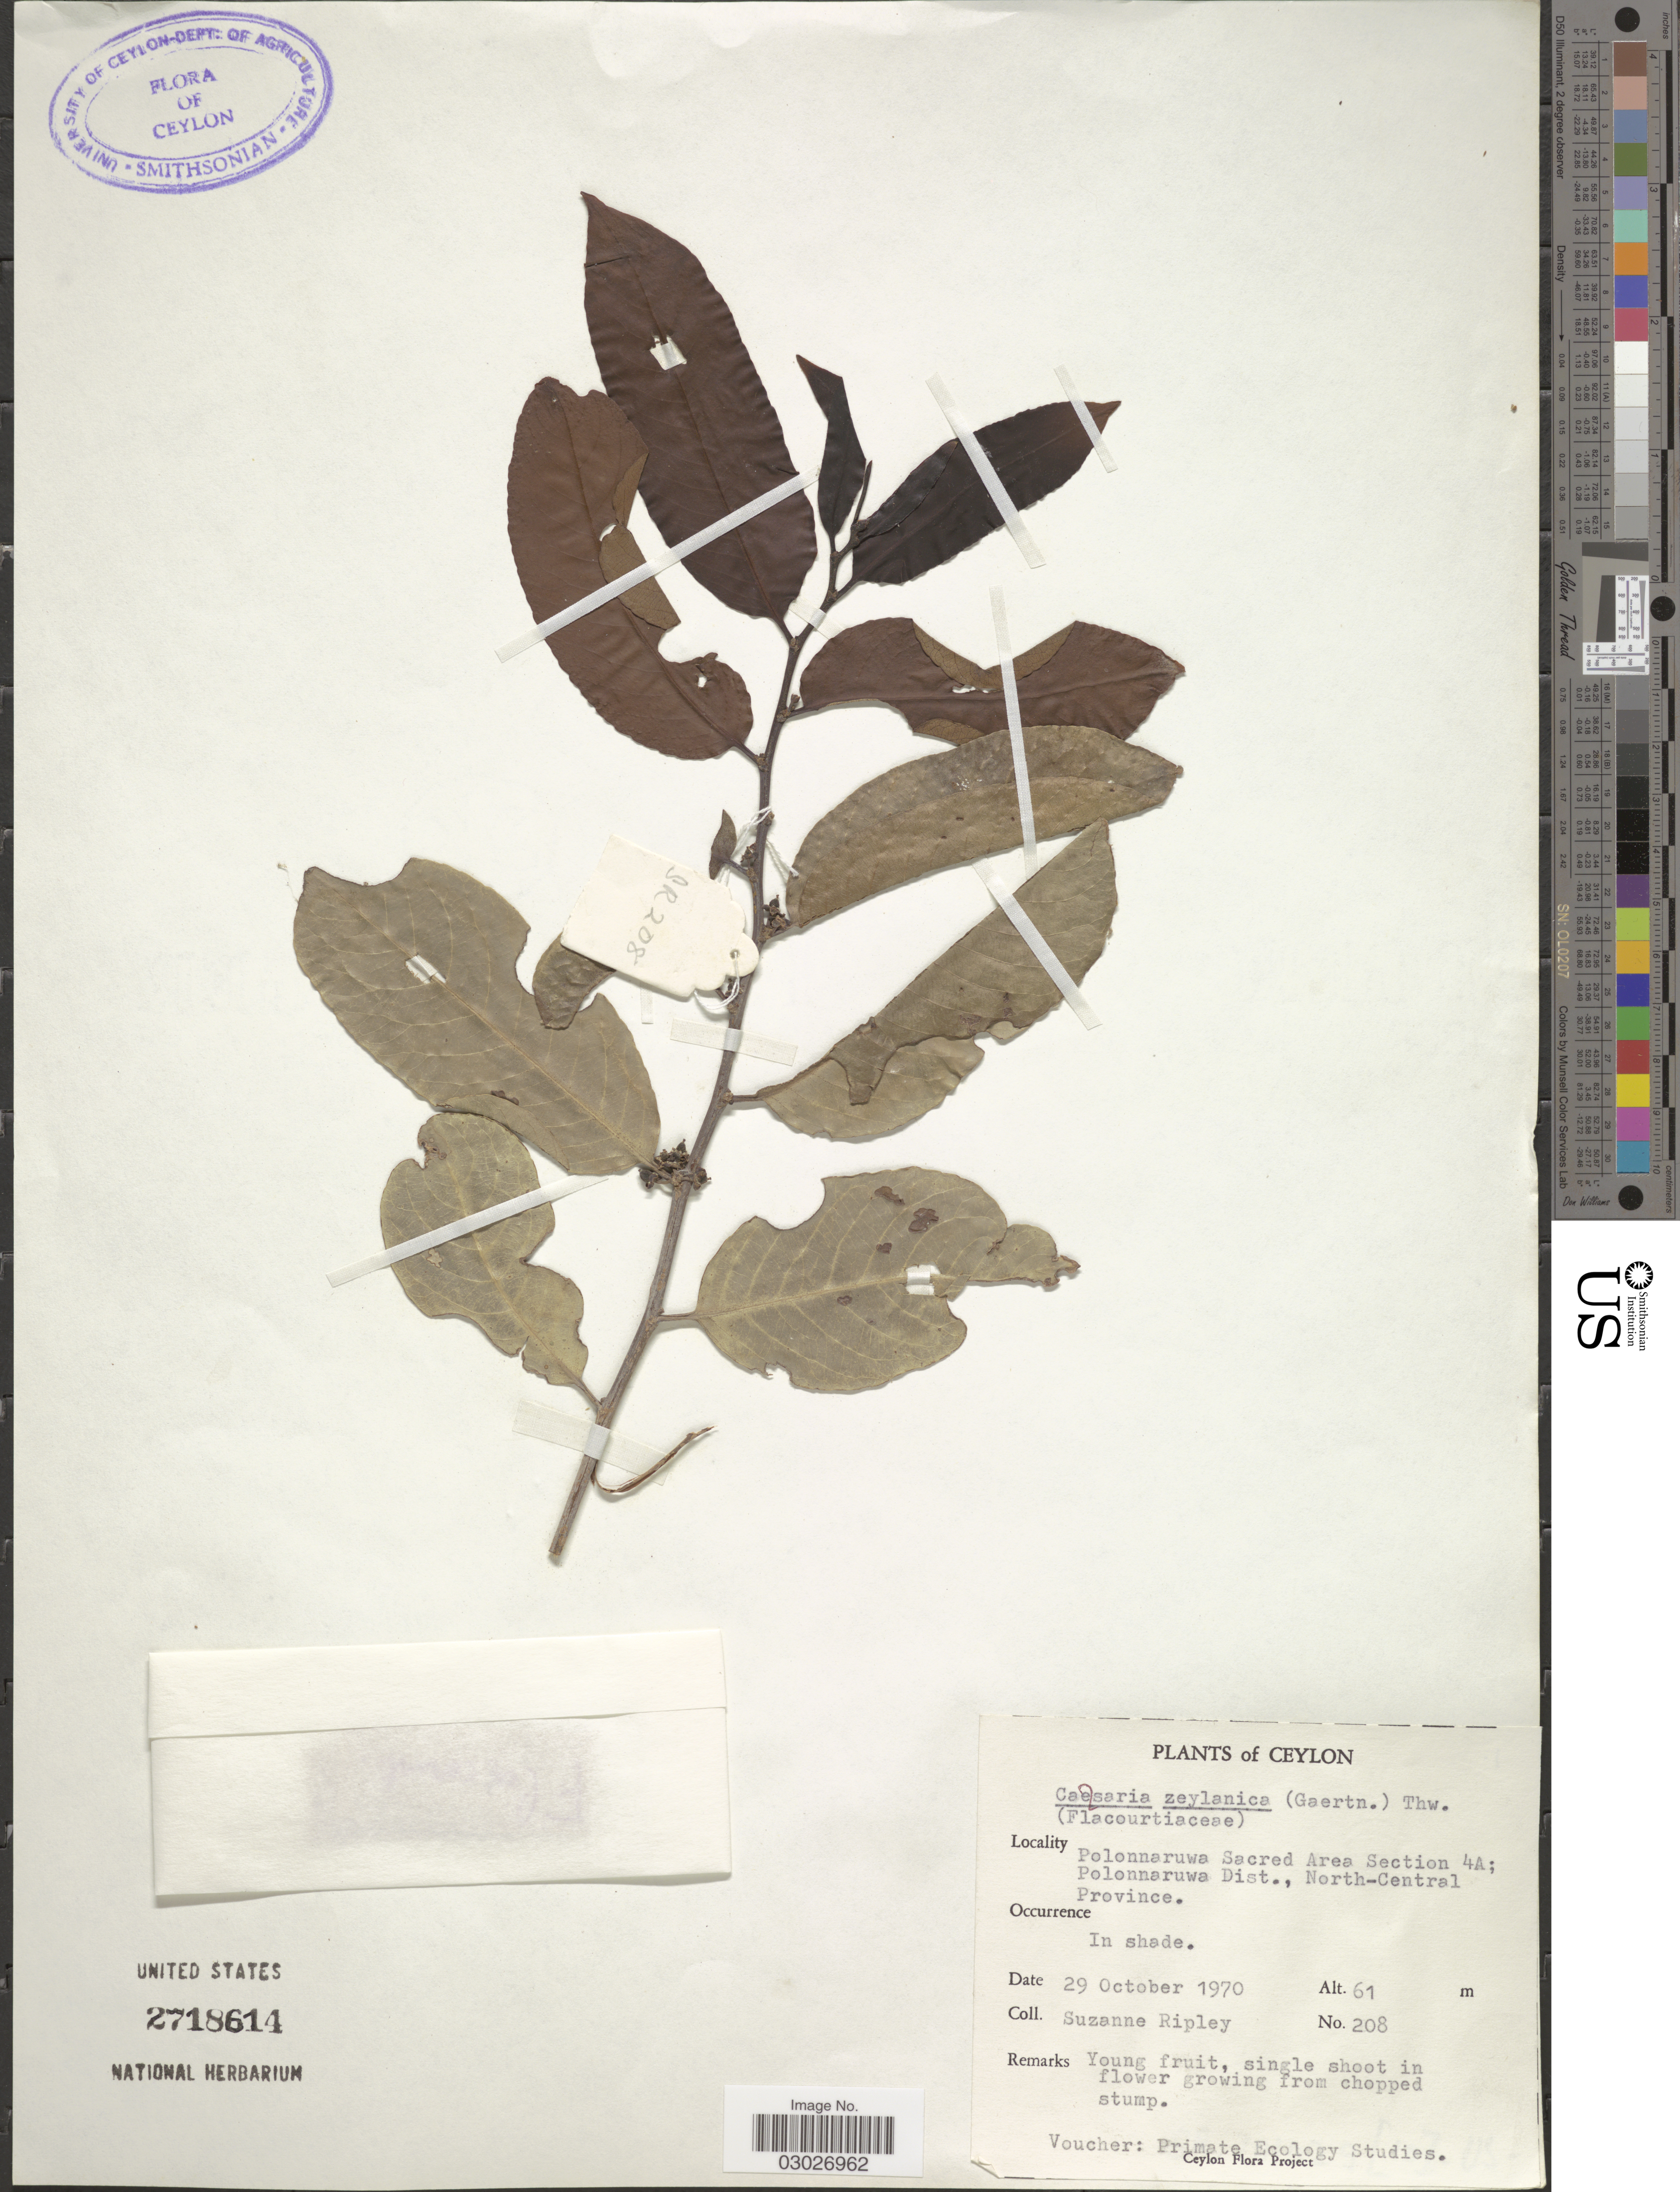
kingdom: Plantae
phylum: Tracheophyta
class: Magnoliopsida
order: Malpighiales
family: Salicaceae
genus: Casearia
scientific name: Casearia zeylanica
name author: Thwaites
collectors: S. Ripley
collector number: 208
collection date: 1970-10-29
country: Sri Lanka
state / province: North Central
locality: Ceylon. Polonnaruwa Sacred Area Section 4A; Polonnaruwa Dist.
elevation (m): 61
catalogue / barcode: US 2718614